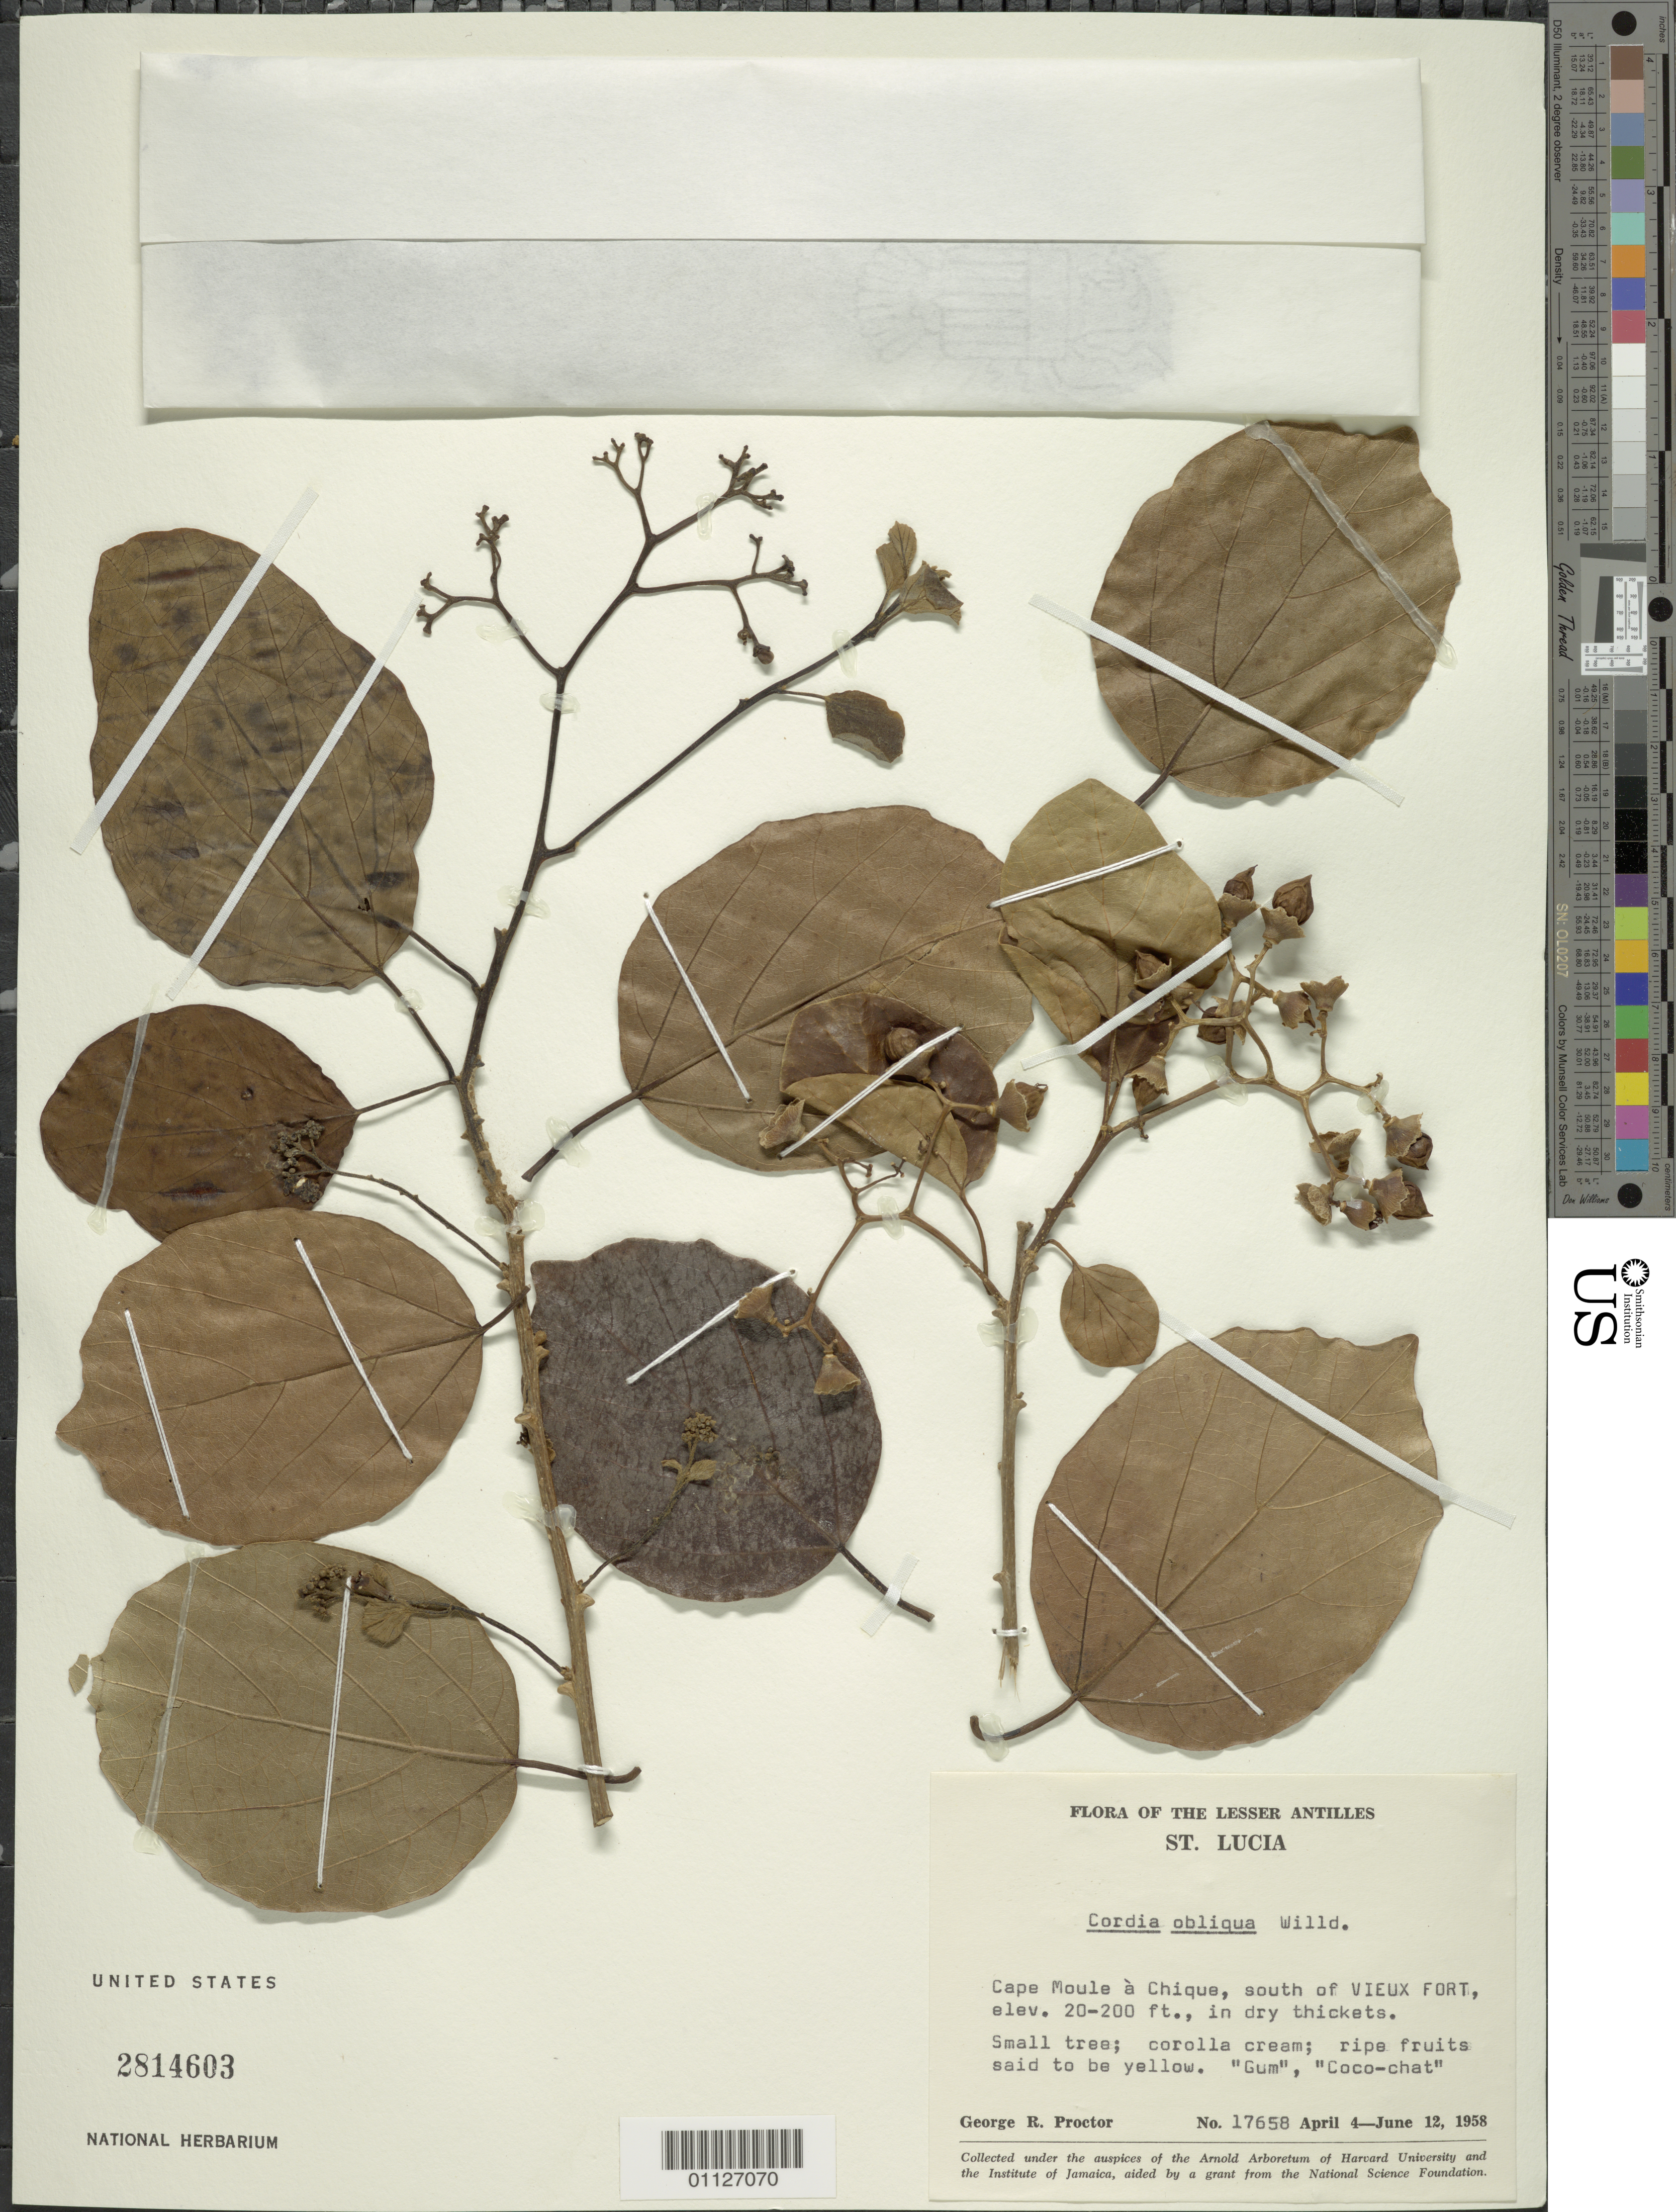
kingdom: Plantae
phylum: Tracheophyta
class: Magnoliopsida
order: Boraginales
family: Cordiaceae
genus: Cordia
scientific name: Cordia obliqua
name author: Willd.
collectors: G. R. Proctor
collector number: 17658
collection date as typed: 04 Apr 1958 to 12 Jun 1958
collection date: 1958-04-04/1958-06-12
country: St. Lucia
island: St. Lucia I.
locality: Cape Moule à Chique, S of Vieux Fort, in dry thickets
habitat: In dry thickets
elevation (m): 6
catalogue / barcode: US 2814603